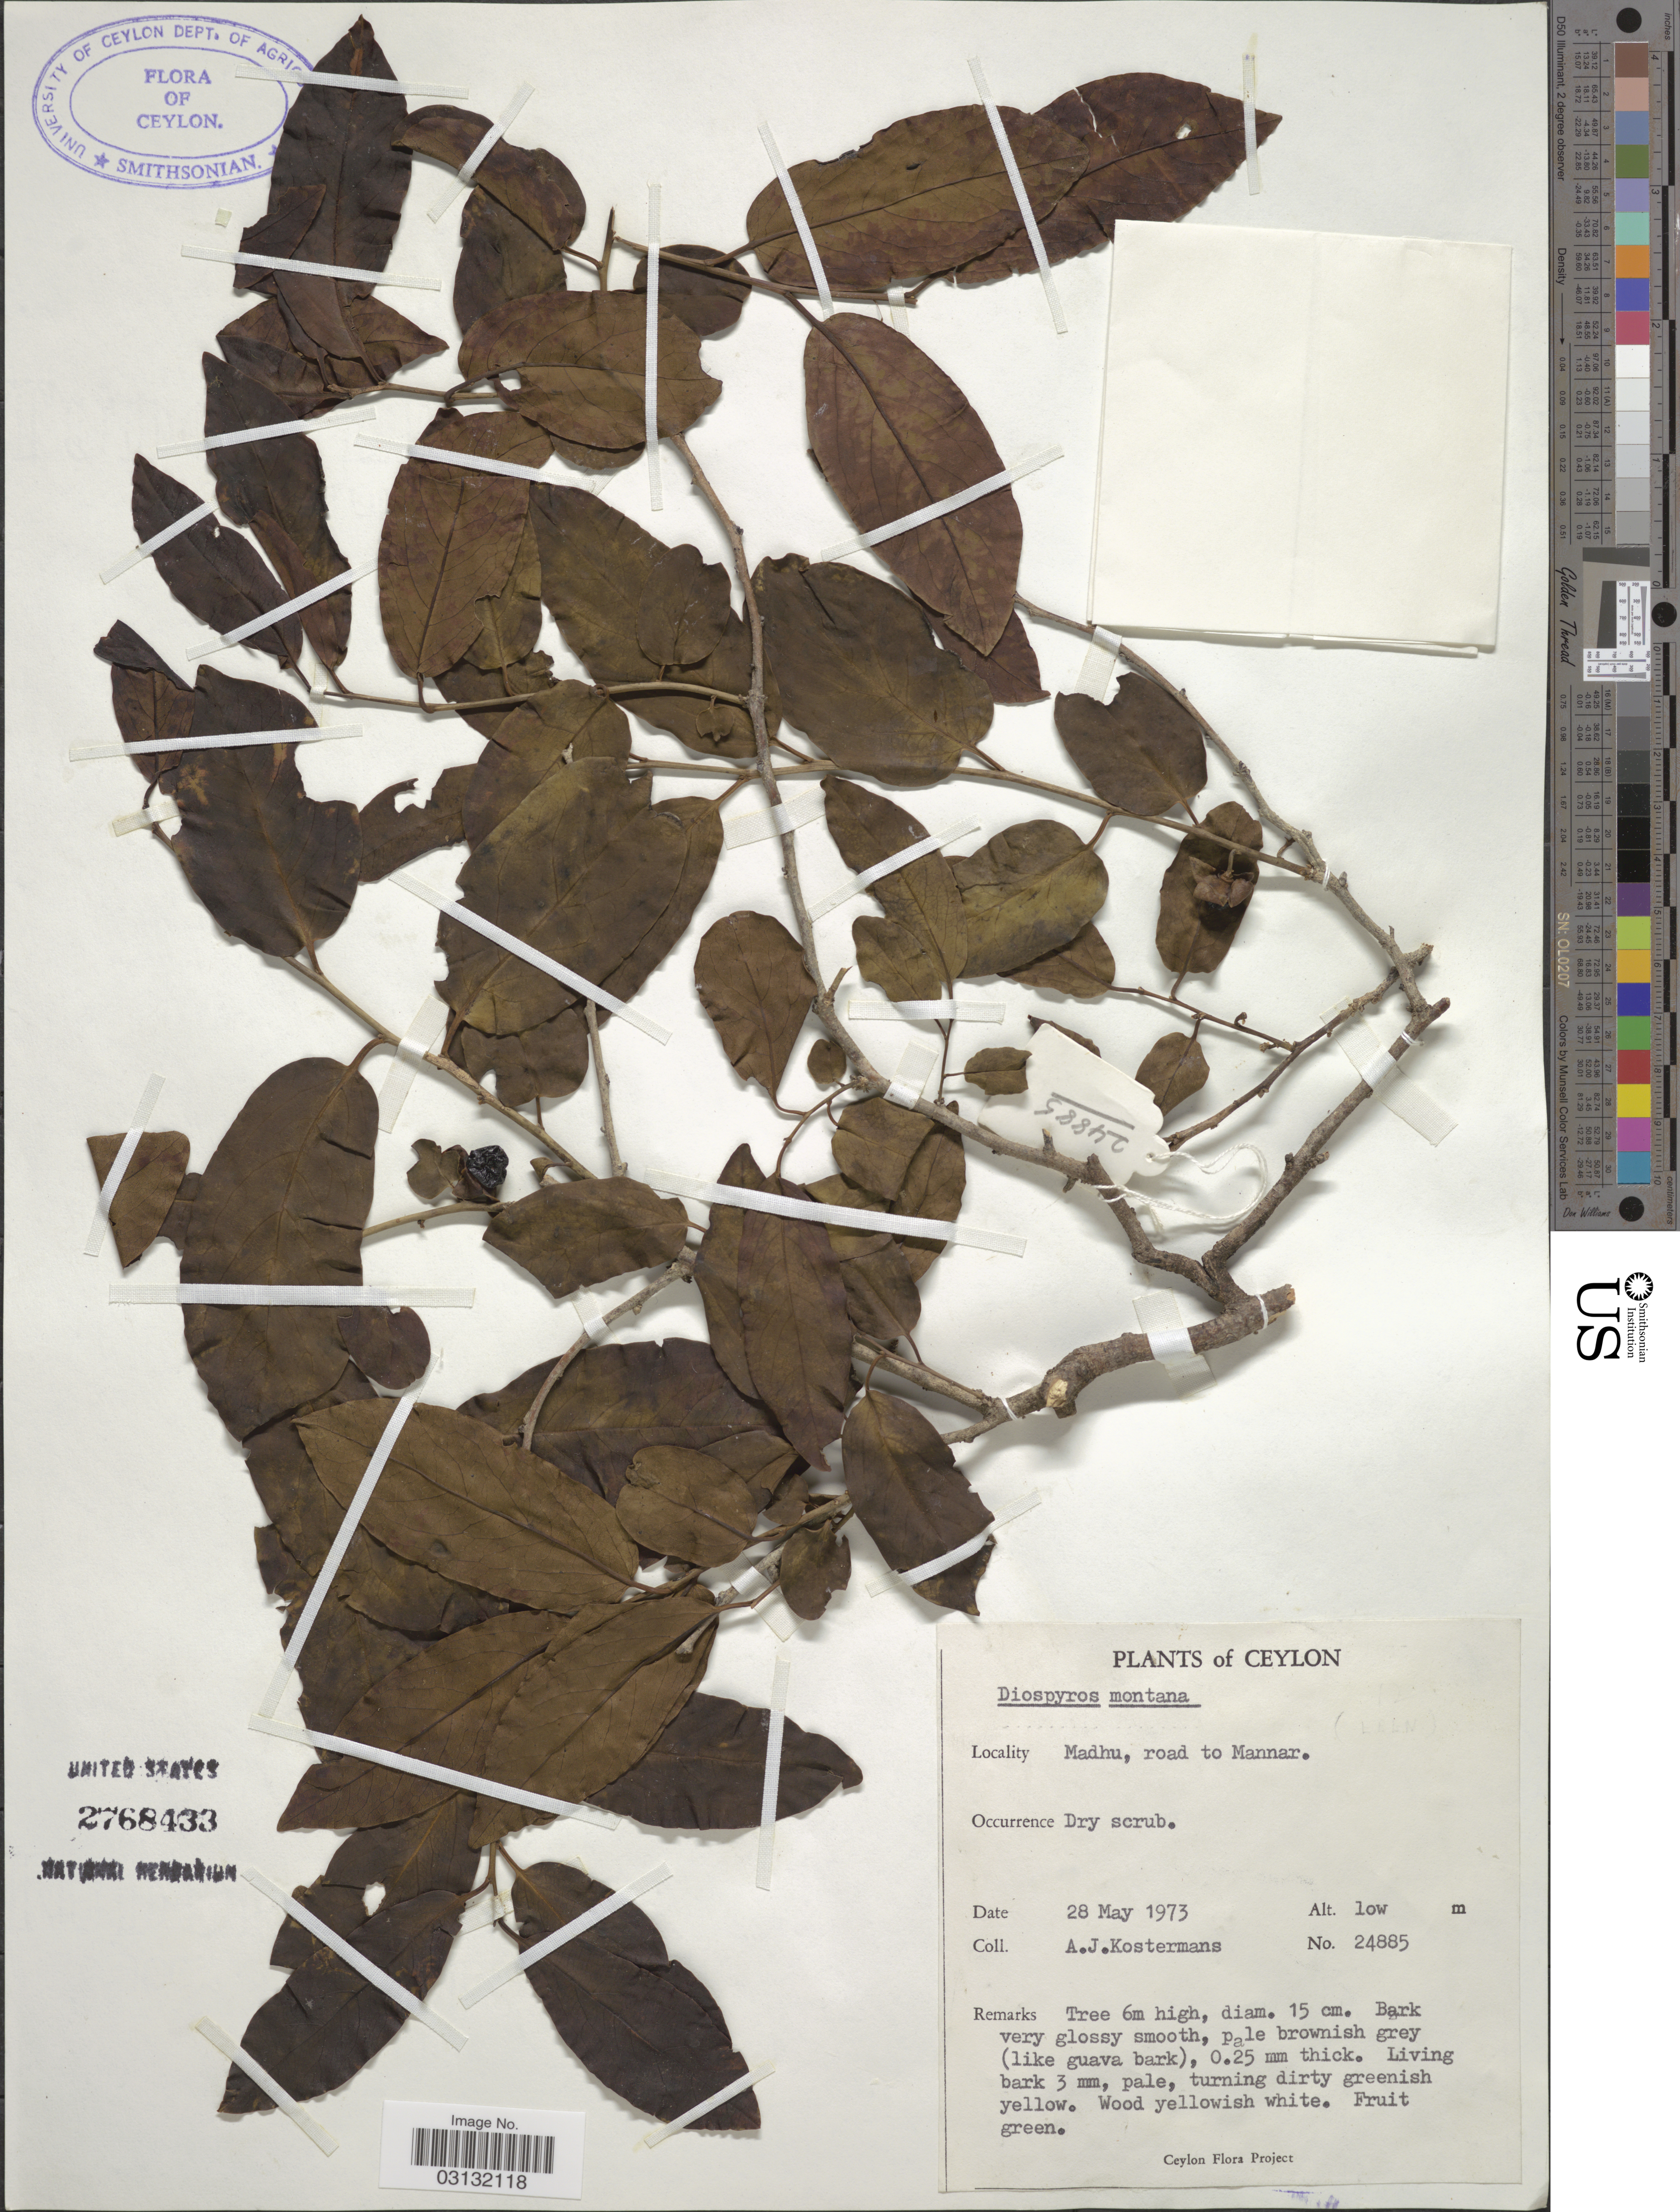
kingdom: Plantae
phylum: Tracheophyta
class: Magnoliopsida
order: Ericales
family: Ebenaceae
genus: Diospyros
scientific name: Diospyros montana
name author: Roxb.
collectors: A. J. G. Kostermans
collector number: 24885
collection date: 1973-05-28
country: Sri Lanka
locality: Ceylon, Madhu, road to Mannar.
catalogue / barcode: US 2768433